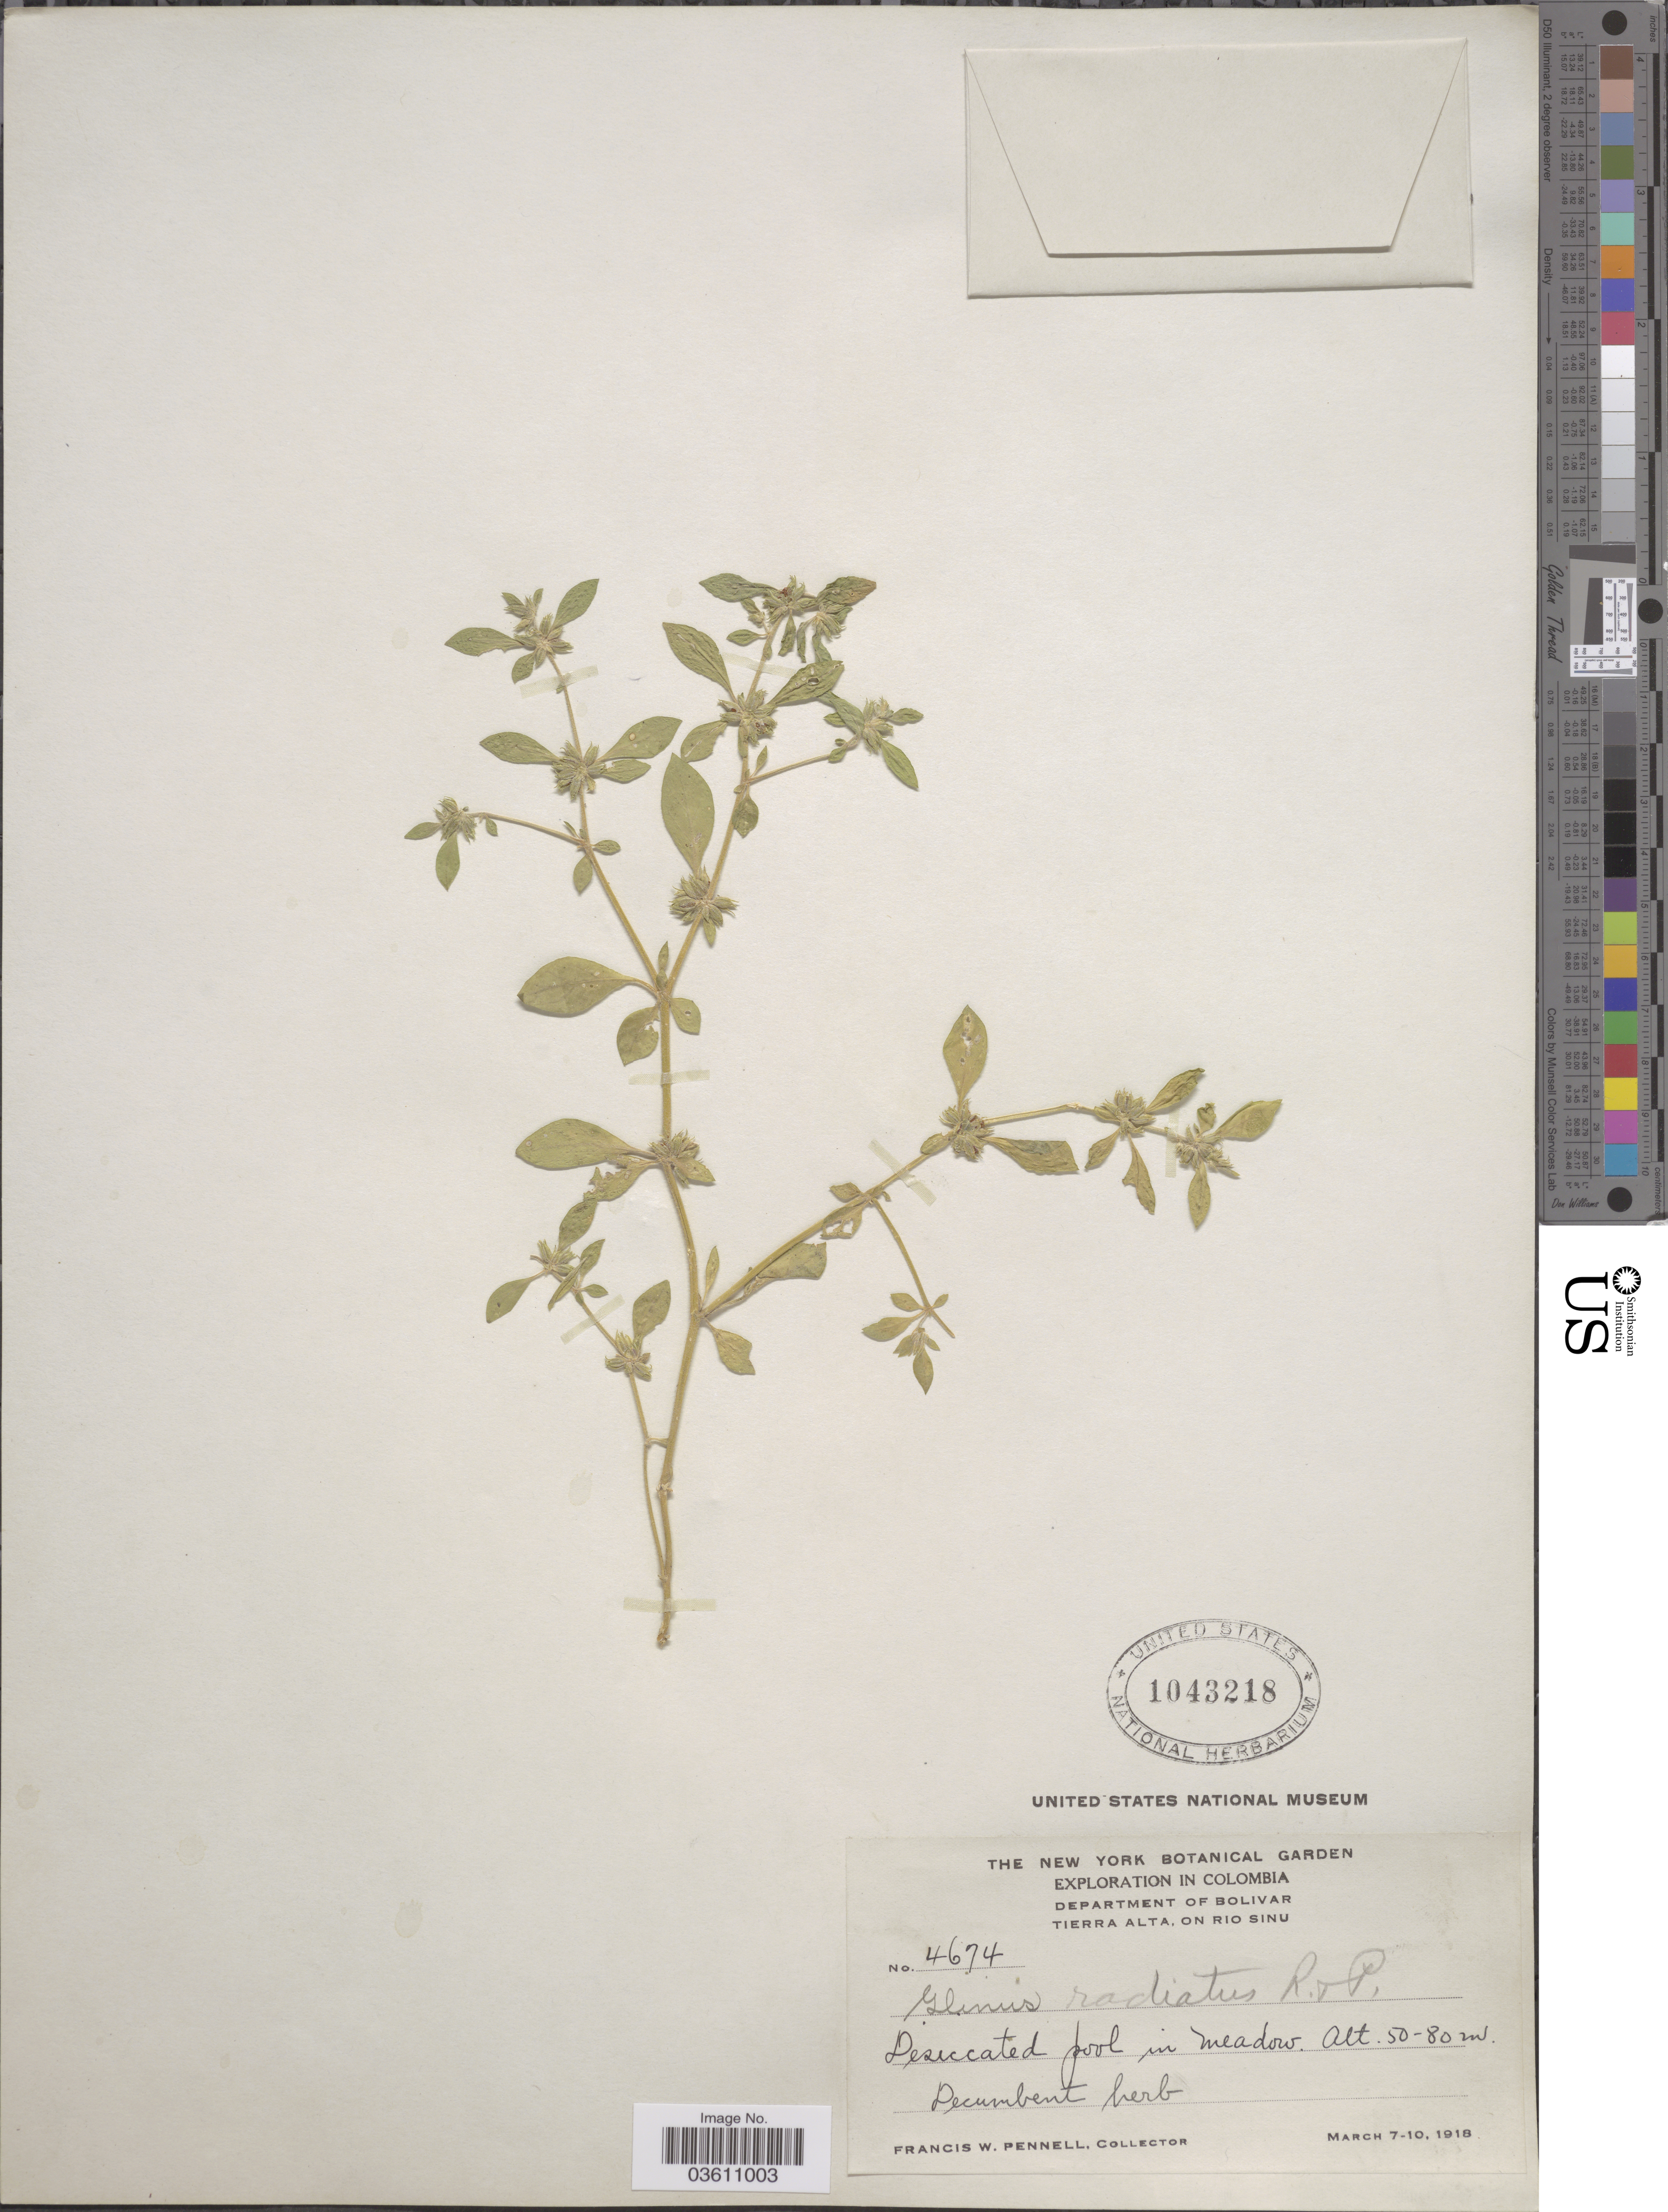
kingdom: Plantae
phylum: Tracheophyta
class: Magnoliopsida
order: Caryophyllales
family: Molluginaceae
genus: Glinus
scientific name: Glinus radiatus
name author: (Ruiz & Pav.) Rohrb.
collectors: F. W. Pennell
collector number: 4674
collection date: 1918-03-07/1918-03-10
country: Colombia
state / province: Bolívar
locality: Department of Bolivar. Tierra Alta, on Rio Sinu.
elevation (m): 50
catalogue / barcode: US 1043218